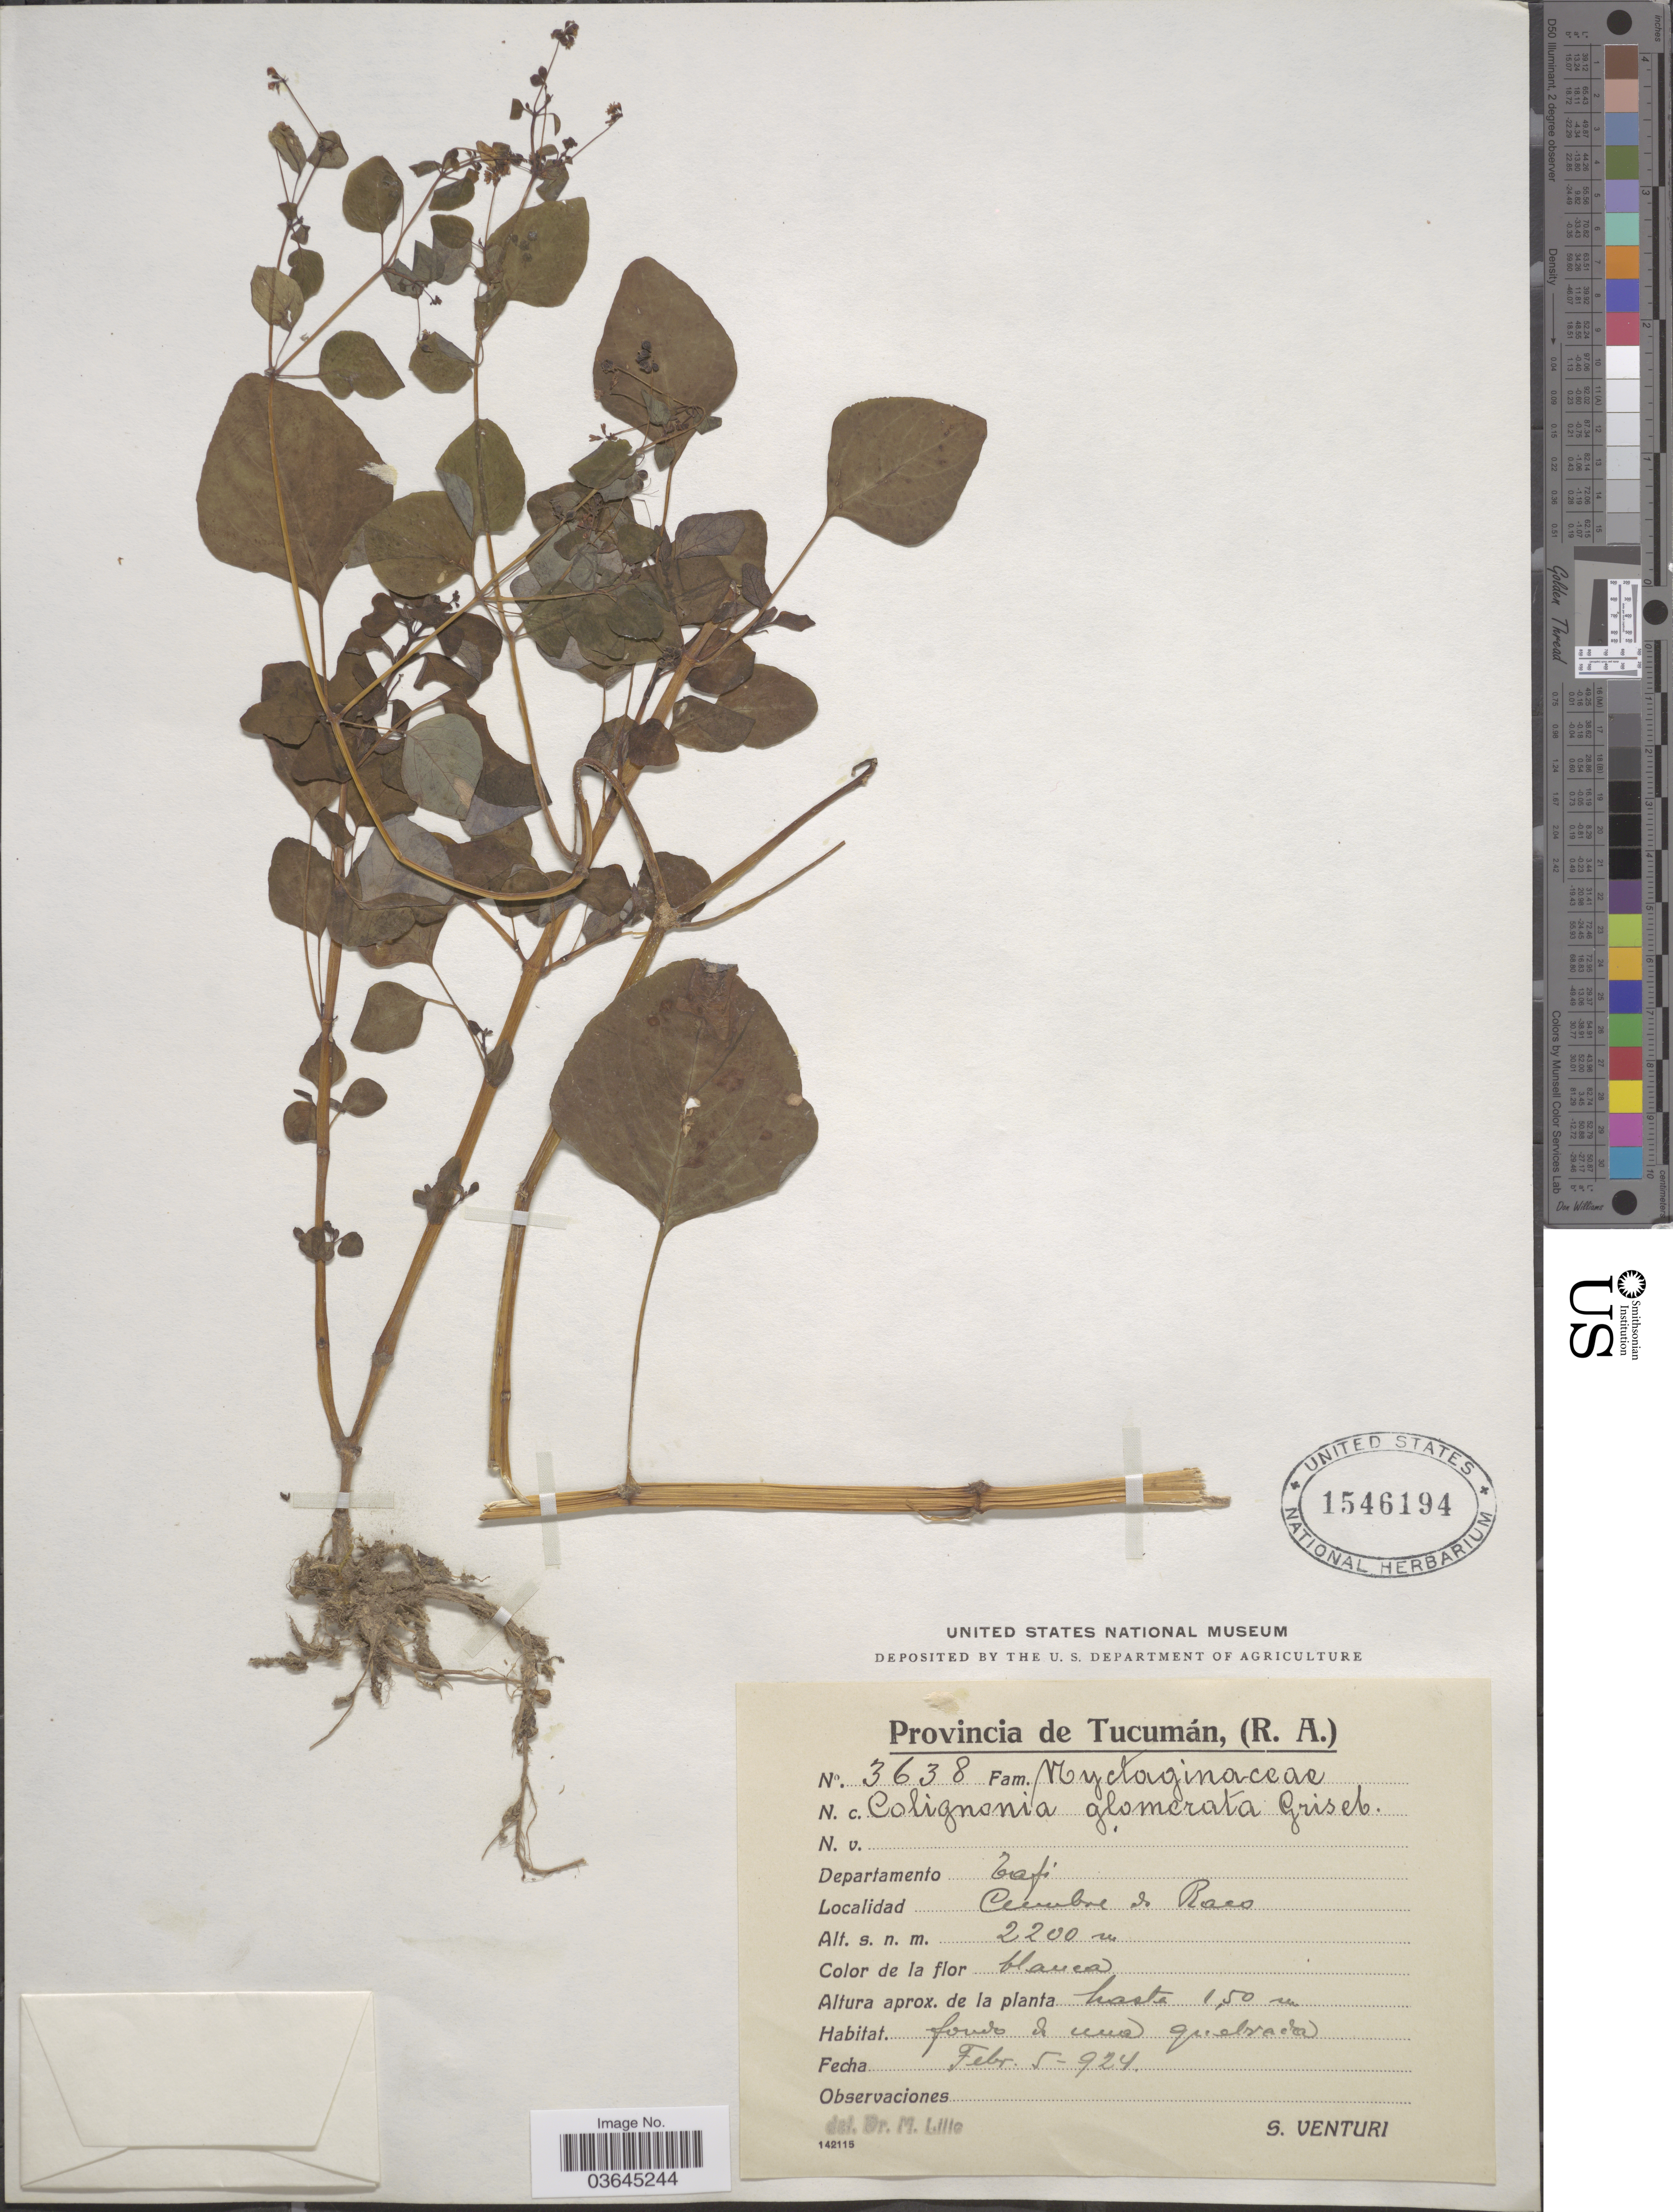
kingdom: Plantae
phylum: Tracheophyta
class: Magnoliopsida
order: Caryophyllales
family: Nyctaginaceae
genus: Colignonia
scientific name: Colignonia glomerata var. glomerata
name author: Griseb.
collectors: S. Venturi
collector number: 3638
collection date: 1924-02-05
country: Argentina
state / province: Tucuman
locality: Departamento Tafi. Cumbre de Raco.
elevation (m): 2200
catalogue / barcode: US 1546194